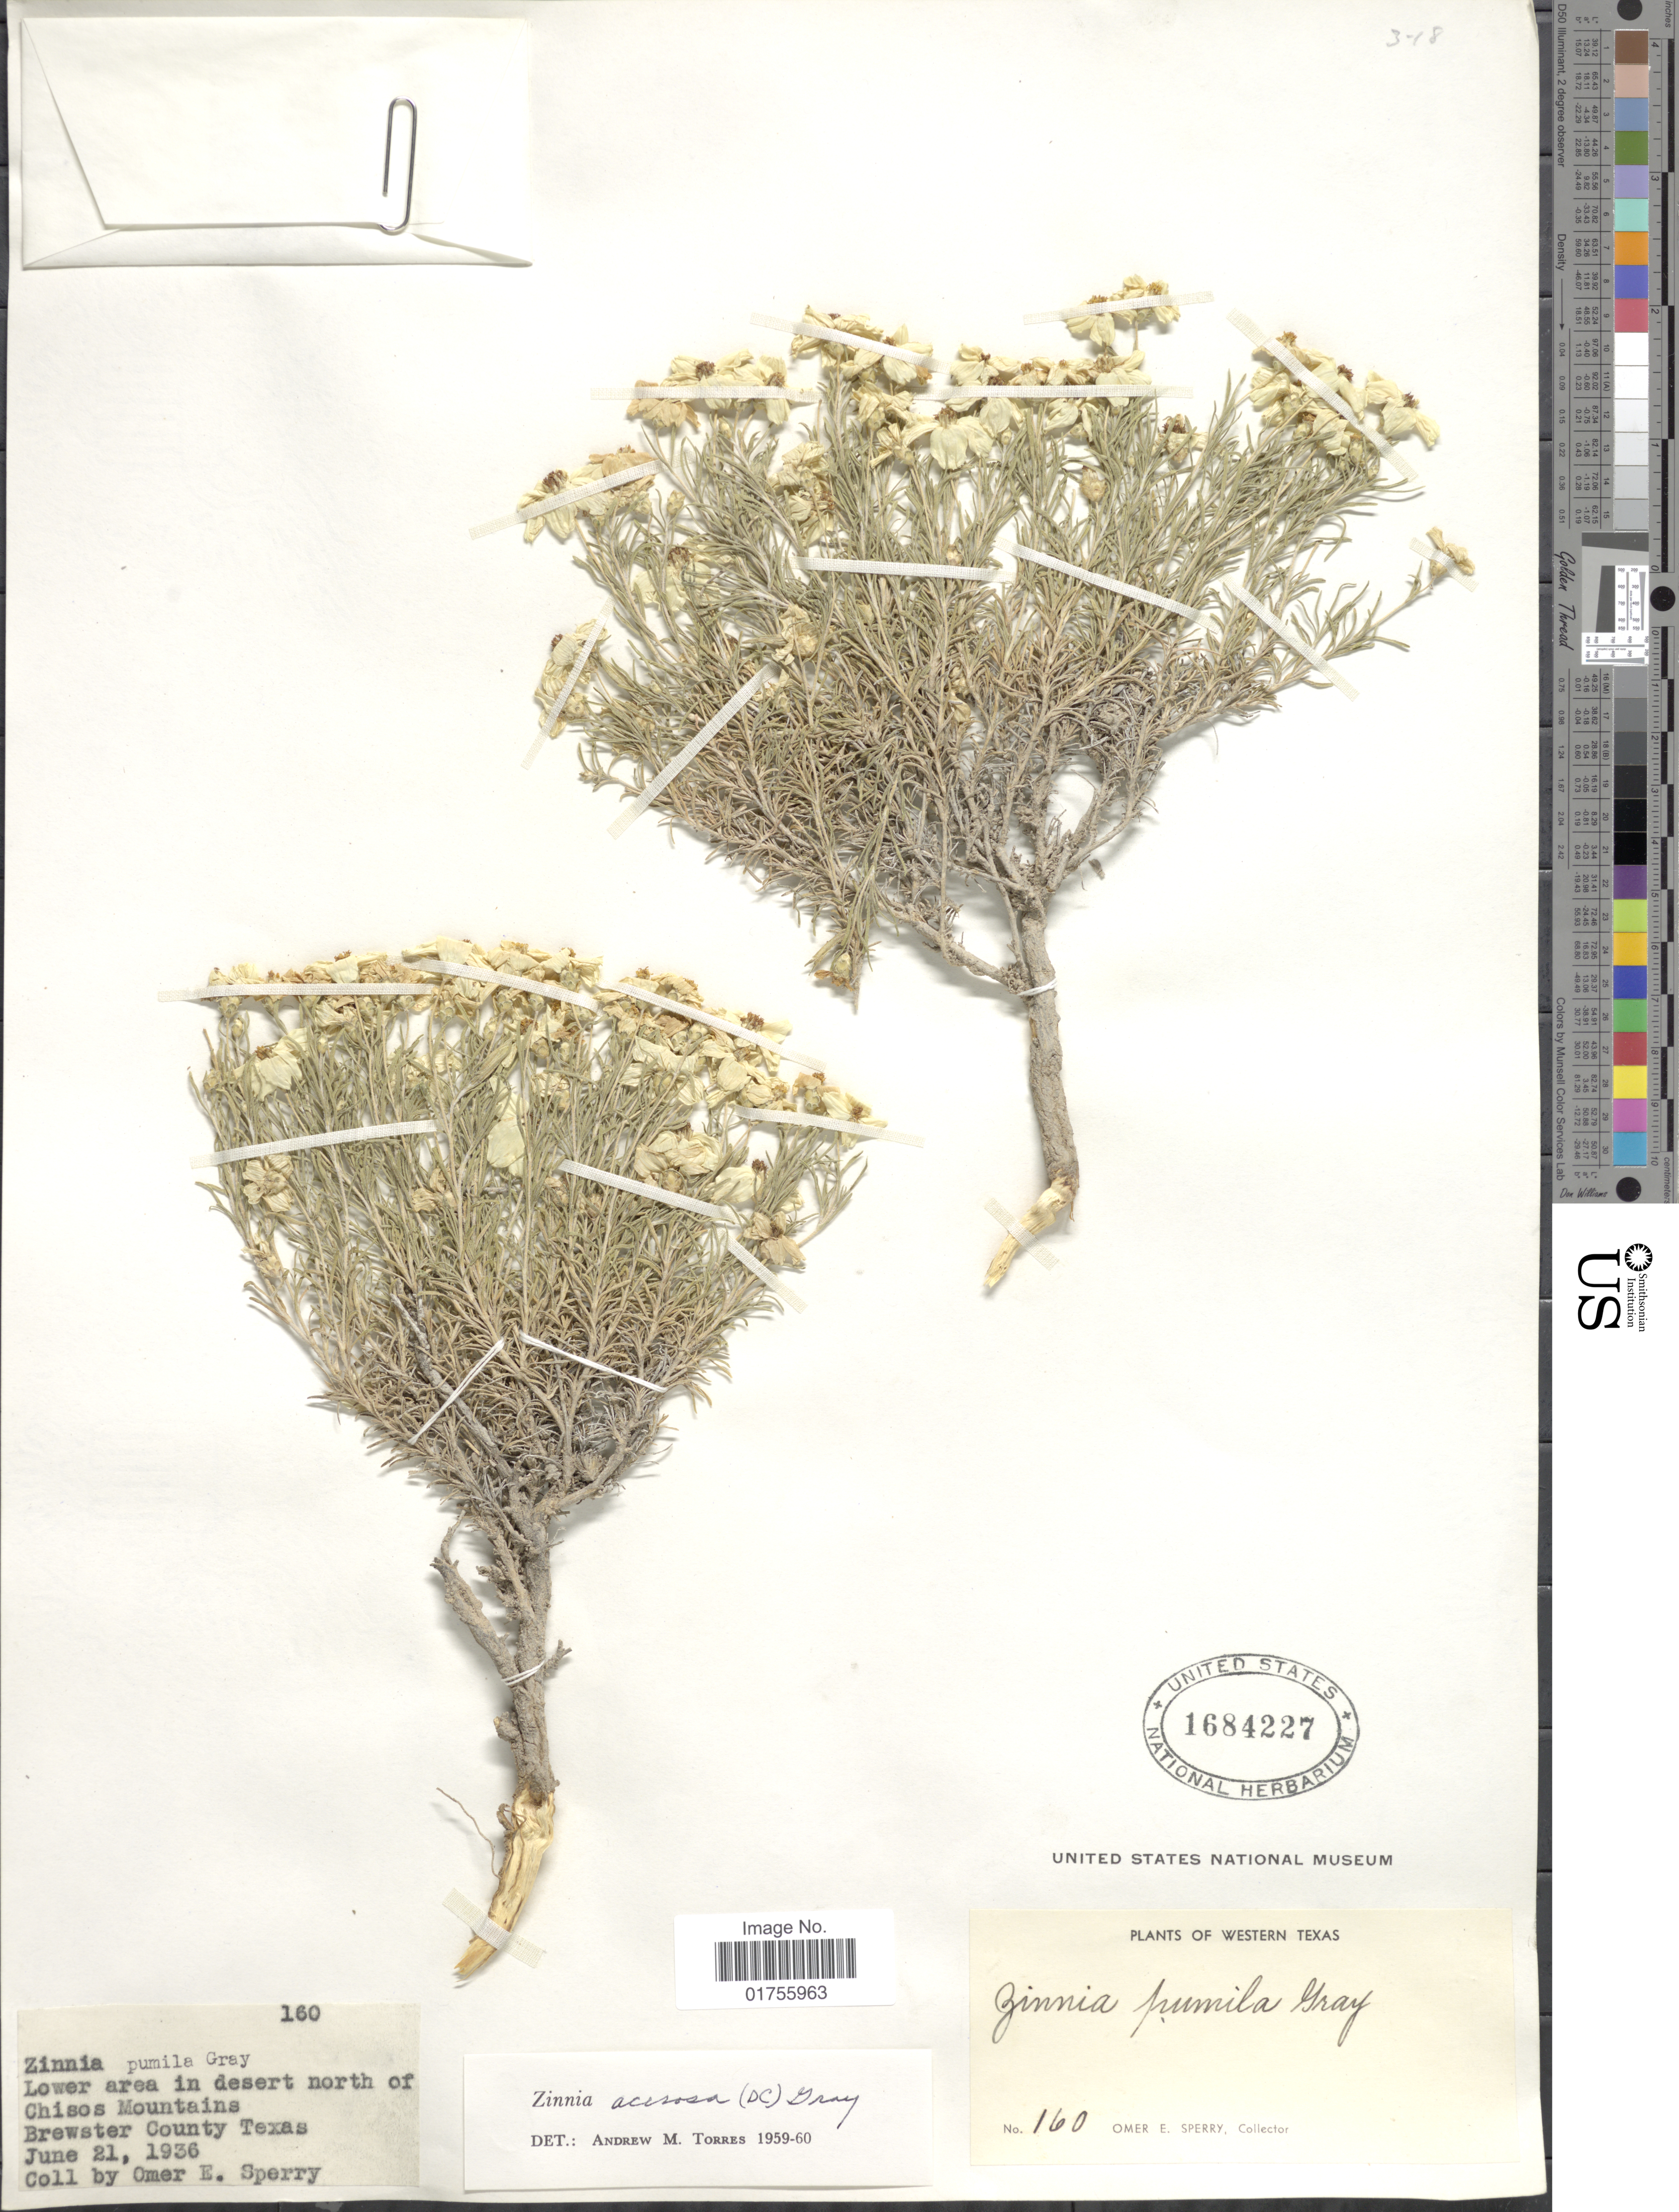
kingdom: Plantae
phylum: Tracheophyta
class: Magnoliopsida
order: Asterales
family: Asteraceae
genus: Zinnia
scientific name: Zinnia acerosa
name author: (DC.) A. Gray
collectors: O. E. Sperry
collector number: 160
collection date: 1936-06-21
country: United States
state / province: Texas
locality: Western Texas, Lower area in desert north of Chisos Mountains, Brewster County Texas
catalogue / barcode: US 1684227